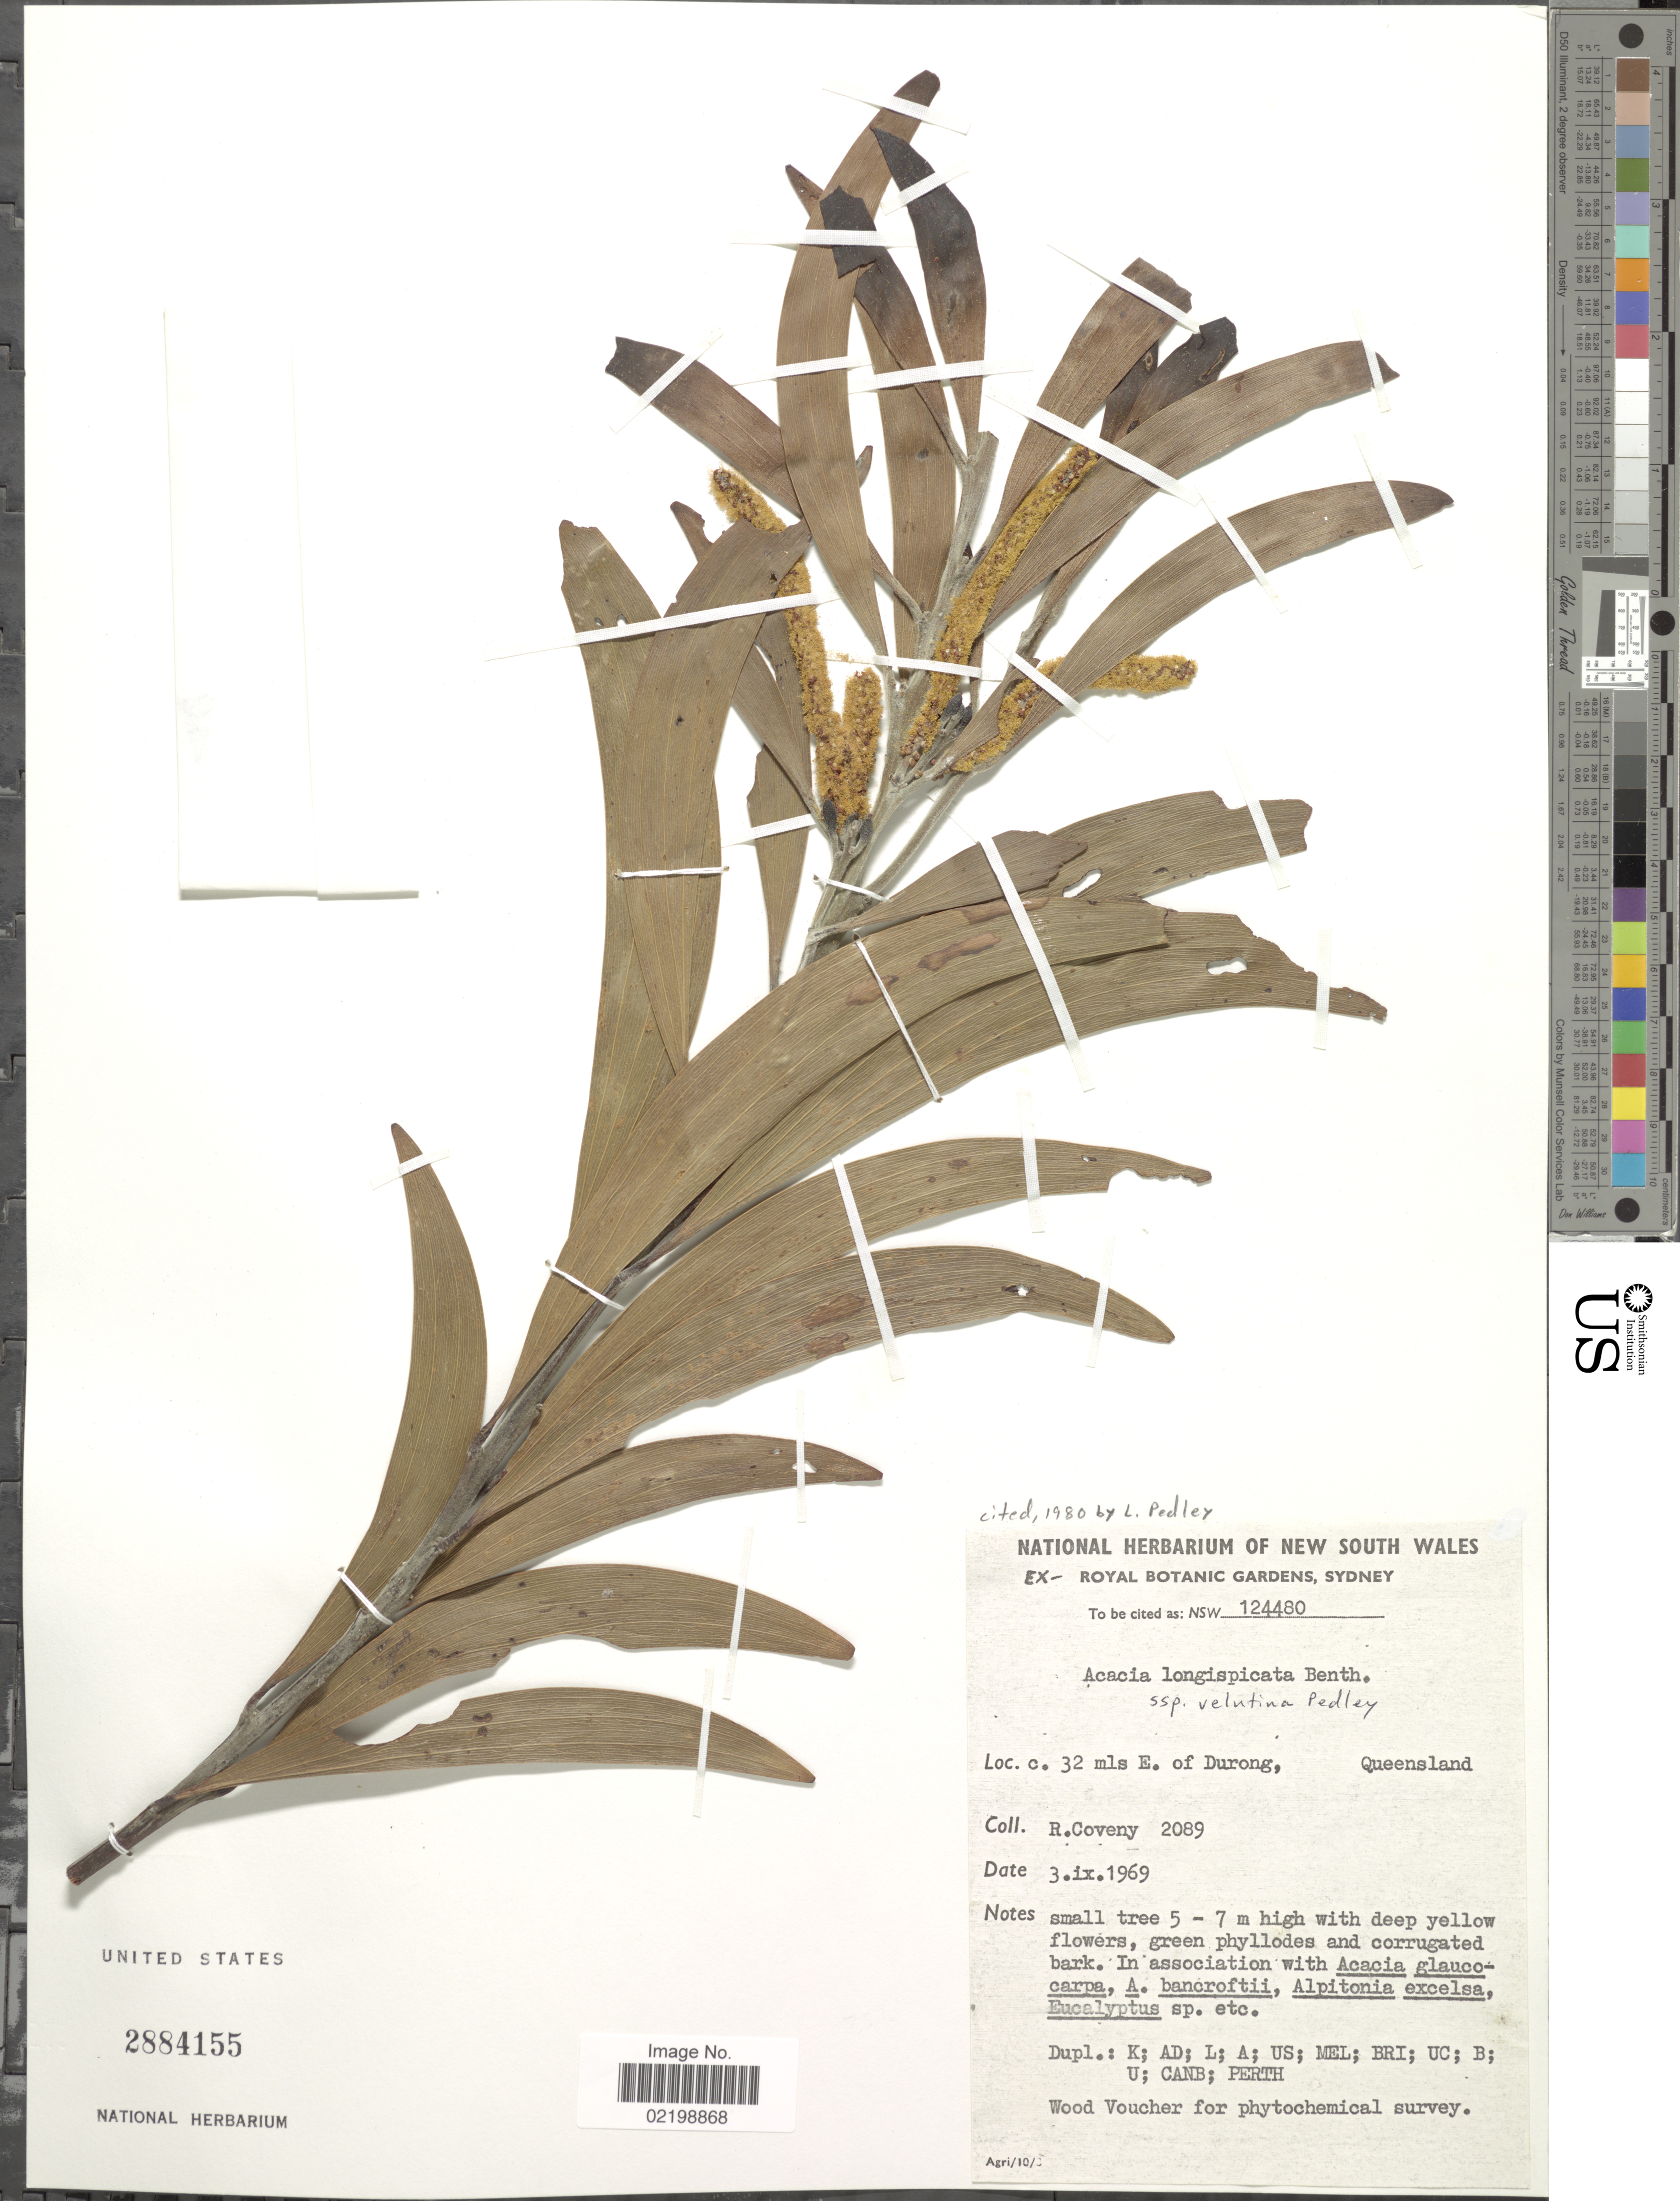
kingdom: Plantae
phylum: Tracheophyta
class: Magnoliopsida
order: Fabales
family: Fabaceae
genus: Acacia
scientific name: Acacia longispicata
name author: Benth.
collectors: R. Coveny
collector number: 2089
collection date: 1969-09-03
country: Australia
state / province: Queensland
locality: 32 mls E. of Durong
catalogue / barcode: US 2884155